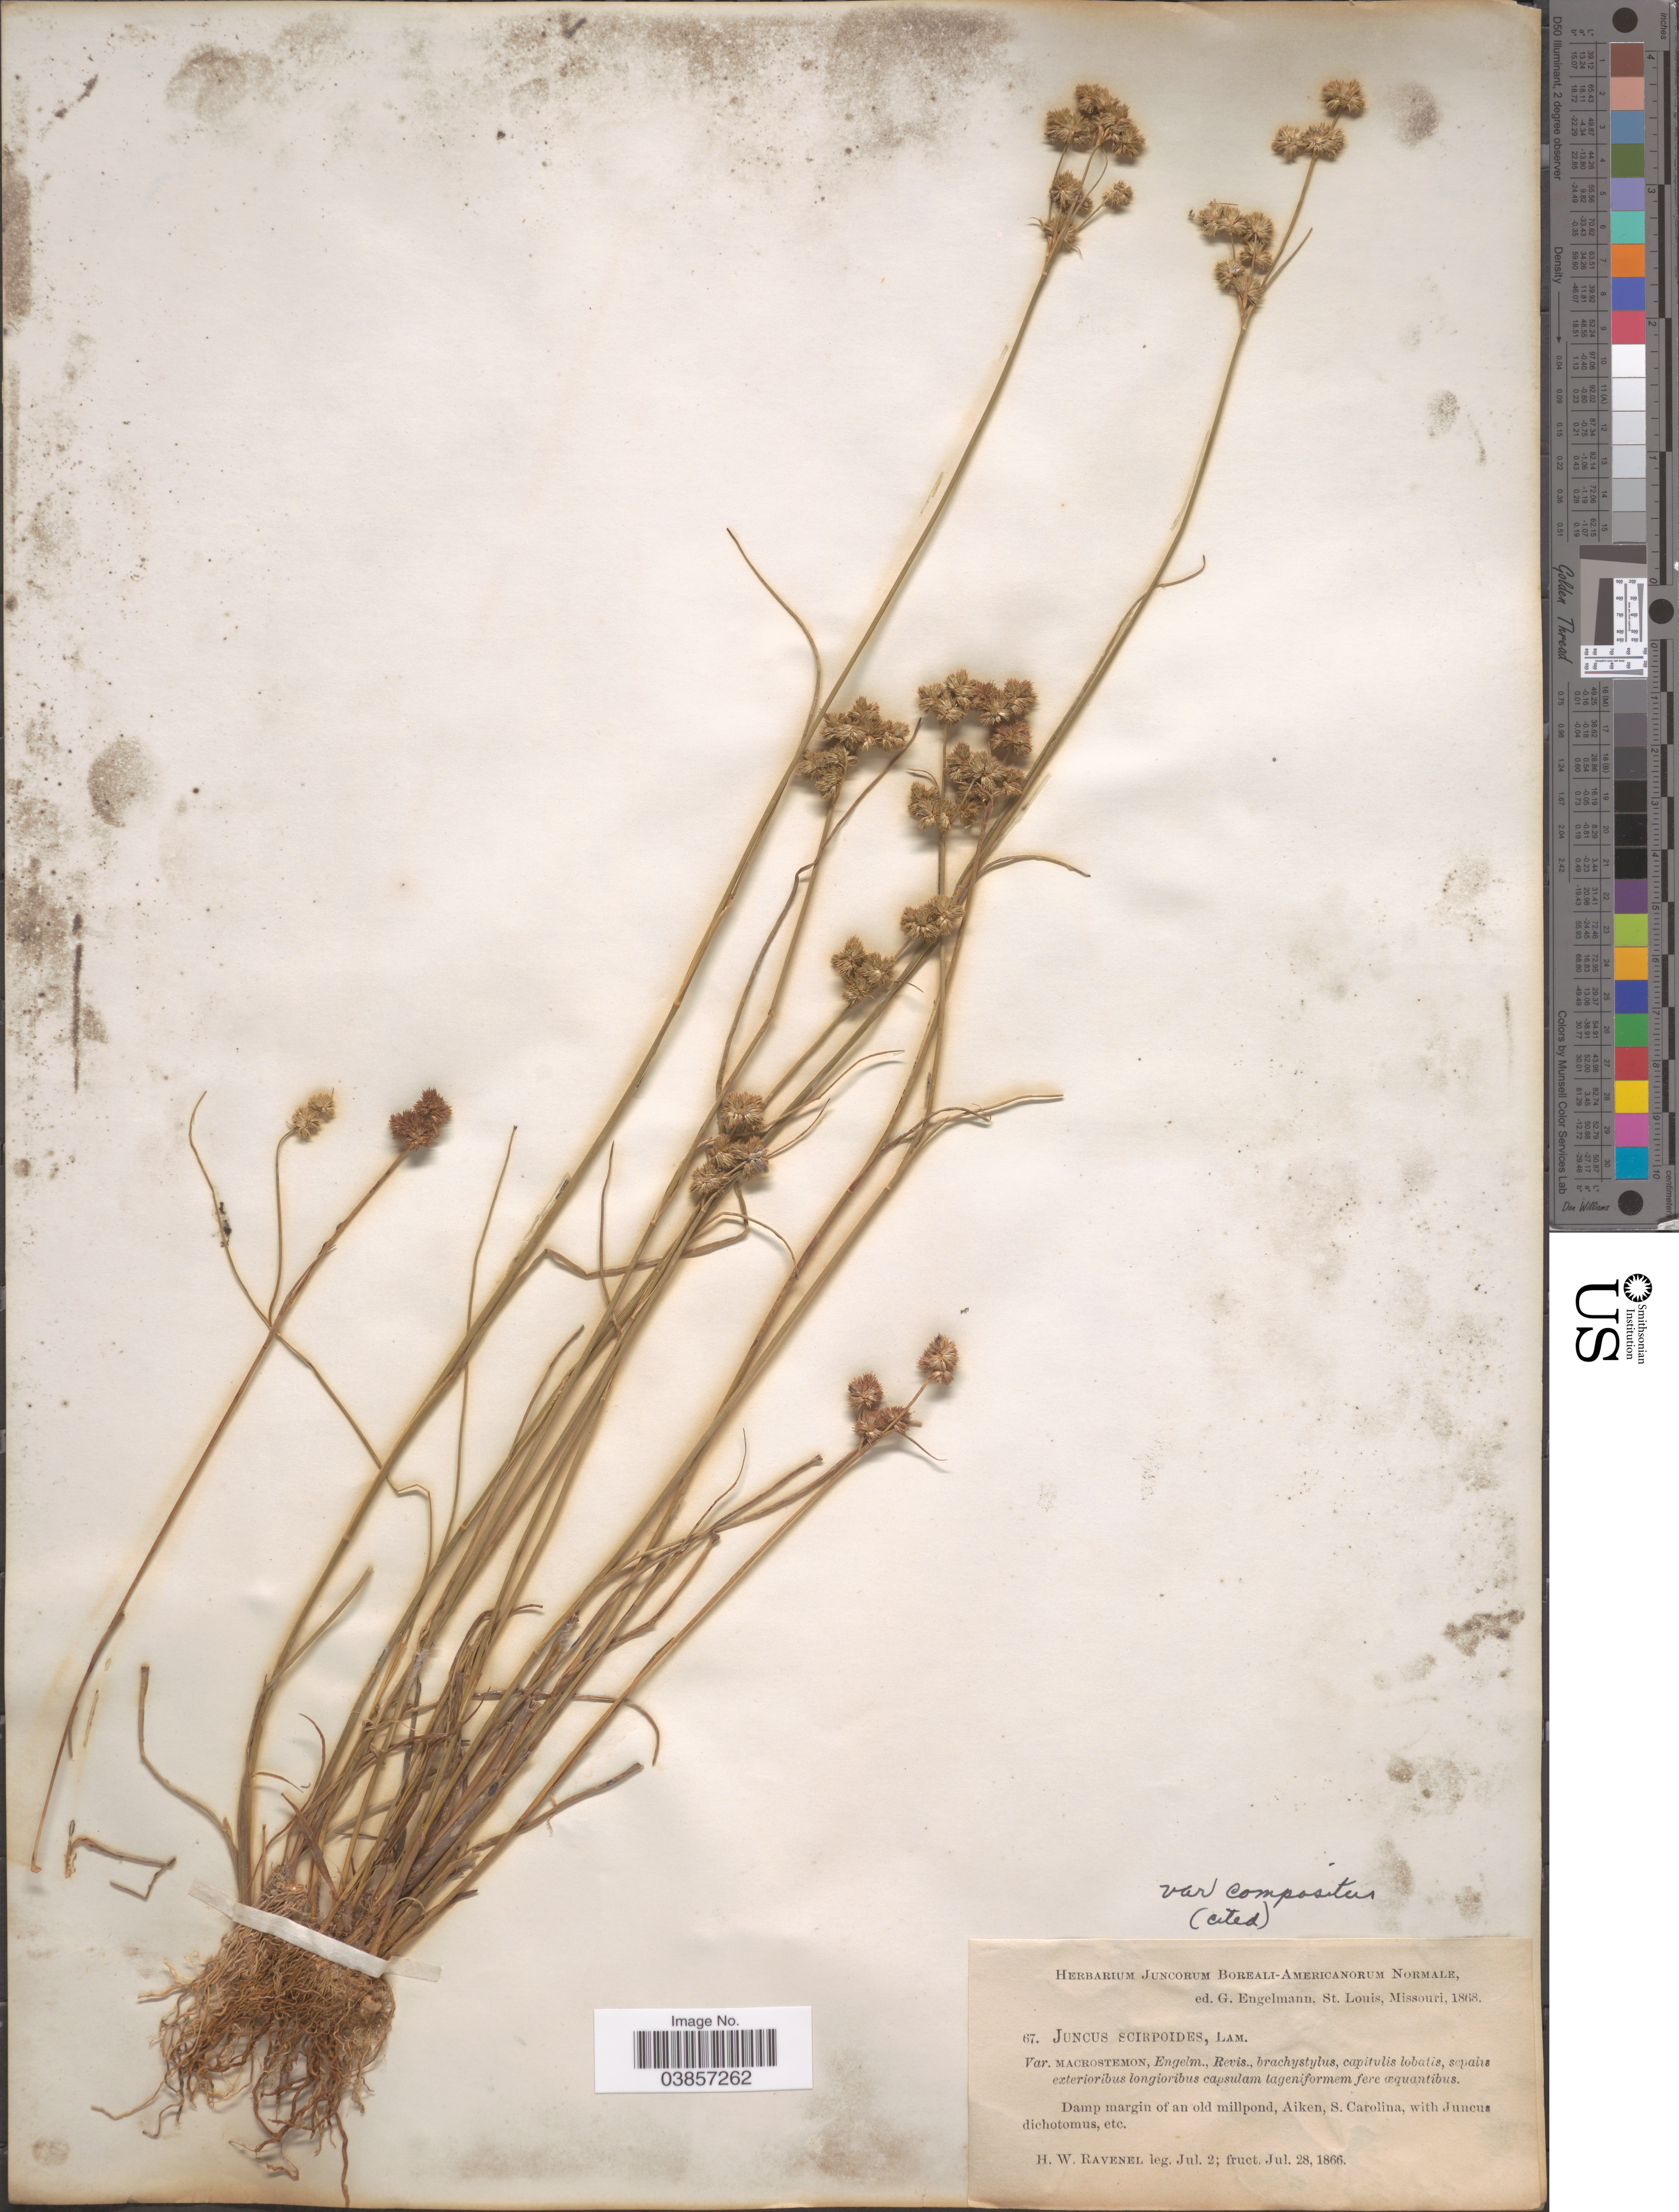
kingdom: Plantae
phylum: Tracheophyta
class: Liliopsida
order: Poales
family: Juncaceae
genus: Juncus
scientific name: Juncus scirpoides var. compositus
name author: R.M. Harper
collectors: H. Ravenel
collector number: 67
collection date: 1866-07-02/1866-07-28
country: United States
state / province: South Carolina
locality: Damp margin of an old millpond, Aiken, S. Carolina.